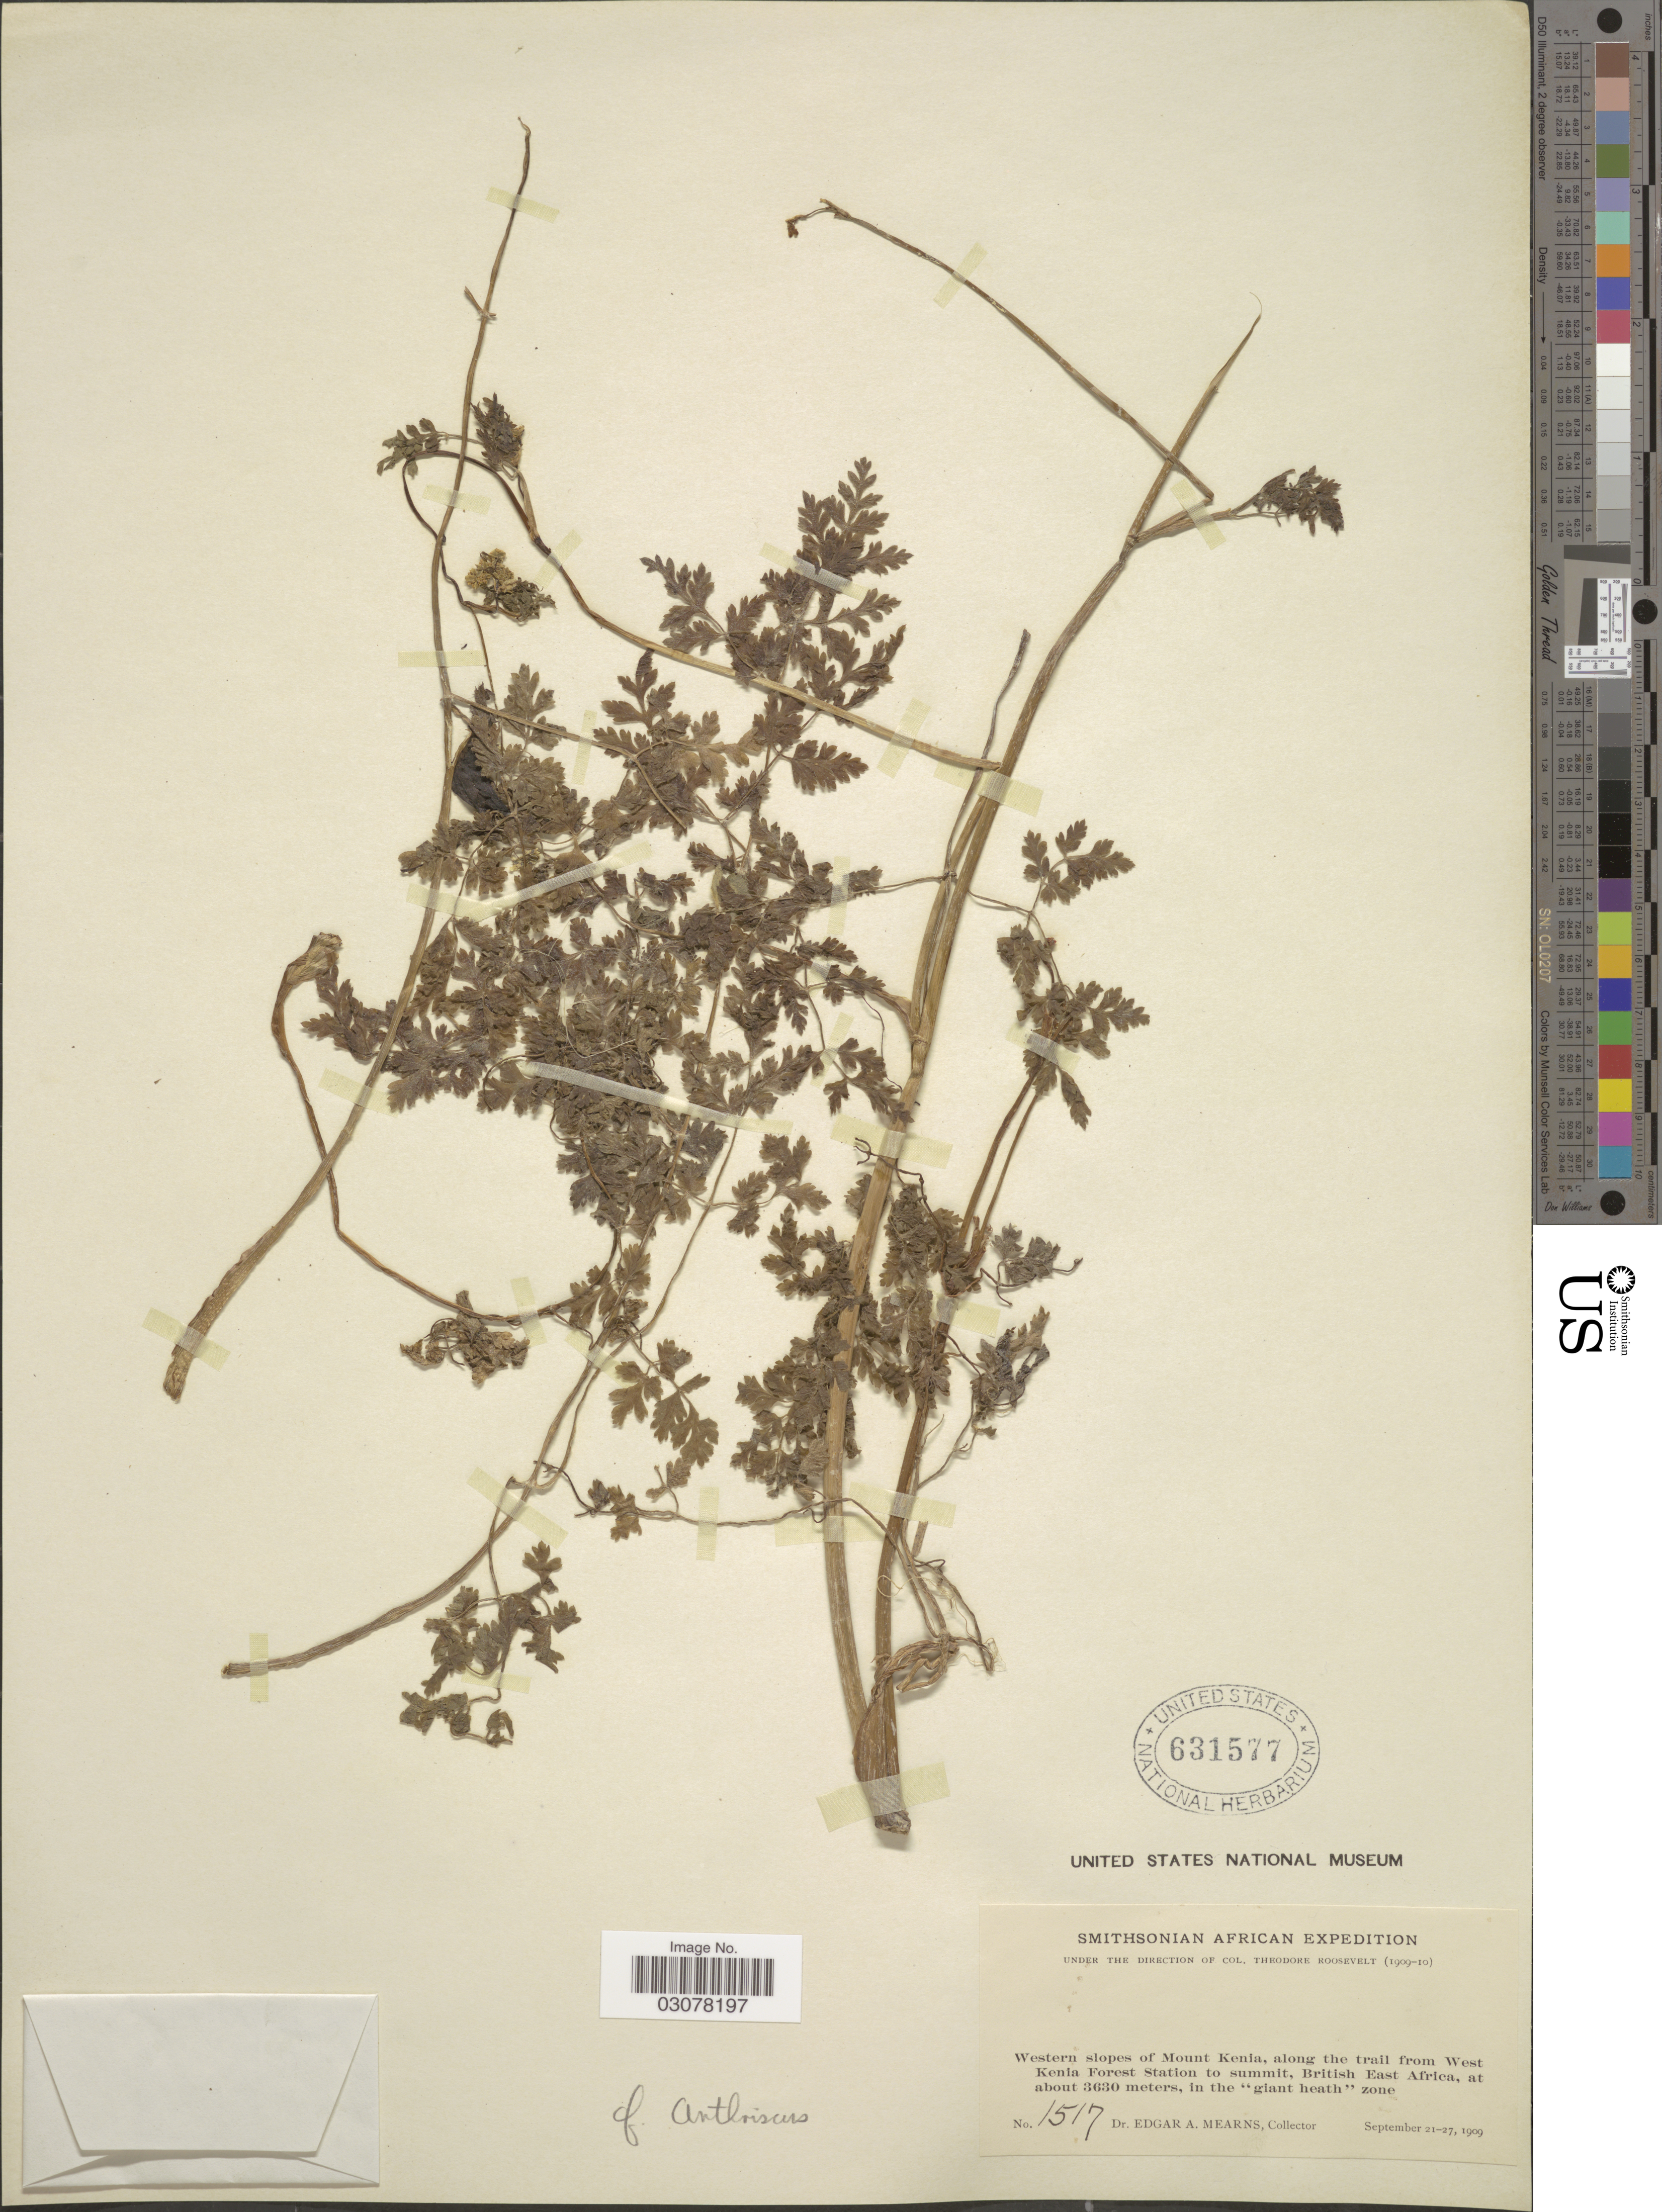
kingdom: Plantae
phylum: Tracheophyta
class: Magnoliopsida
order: Apiales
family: Apiaceae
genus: Anthriscus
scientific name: Anthriscus sp.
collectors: E. A. Mearns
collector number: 1517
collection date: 1909-09-21/1909-09-27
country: Kenya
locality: Western slopes of Mount Kenia, along the trail from West Kenia Forest Station to summit, British East Africa.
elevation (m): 3630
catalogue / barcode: US 631577